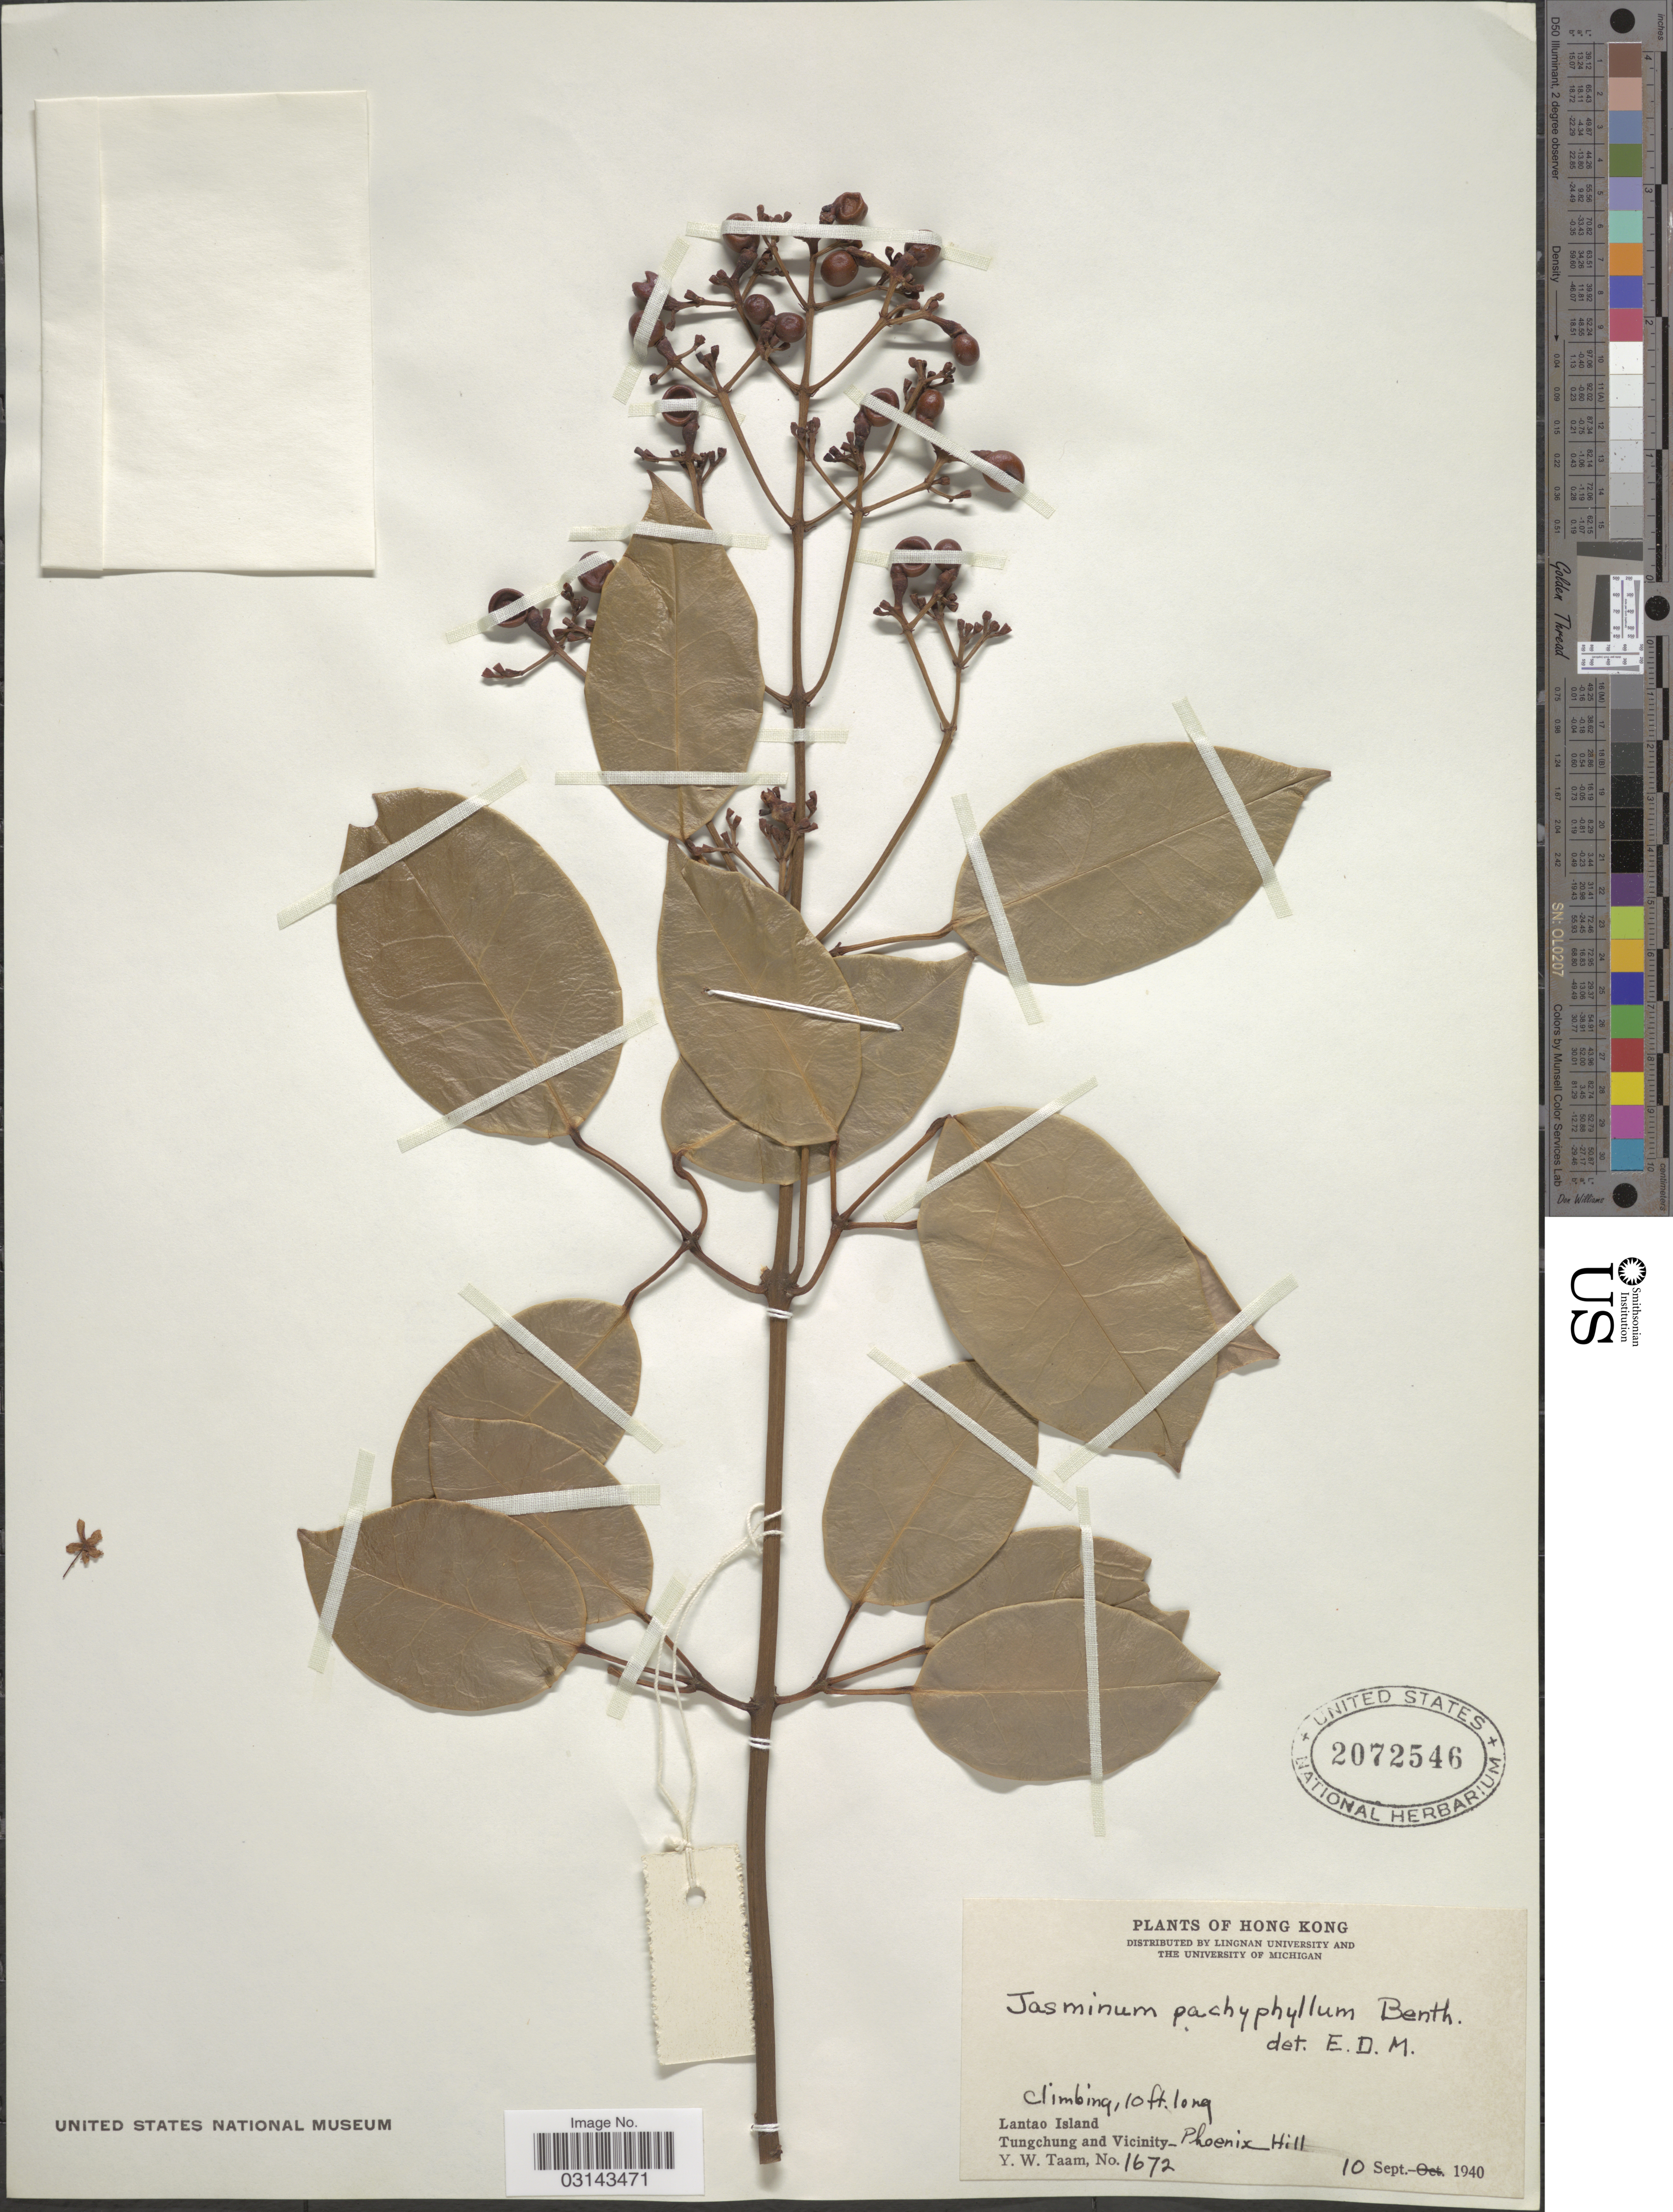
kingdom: Plantae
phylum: Tracheophyta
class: Magnoliopsida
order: Lamiales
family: Oleaceae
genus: Jasminum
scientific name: Jasminum pachyphyllum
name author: Hemsl.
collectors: Y. W. Taam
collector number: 1672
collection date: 1940-09-10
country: China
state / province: Hong Kong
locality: Lantao Island. Tungchung and Vicinity - Phoenix Hill.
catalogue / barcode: US 2072546